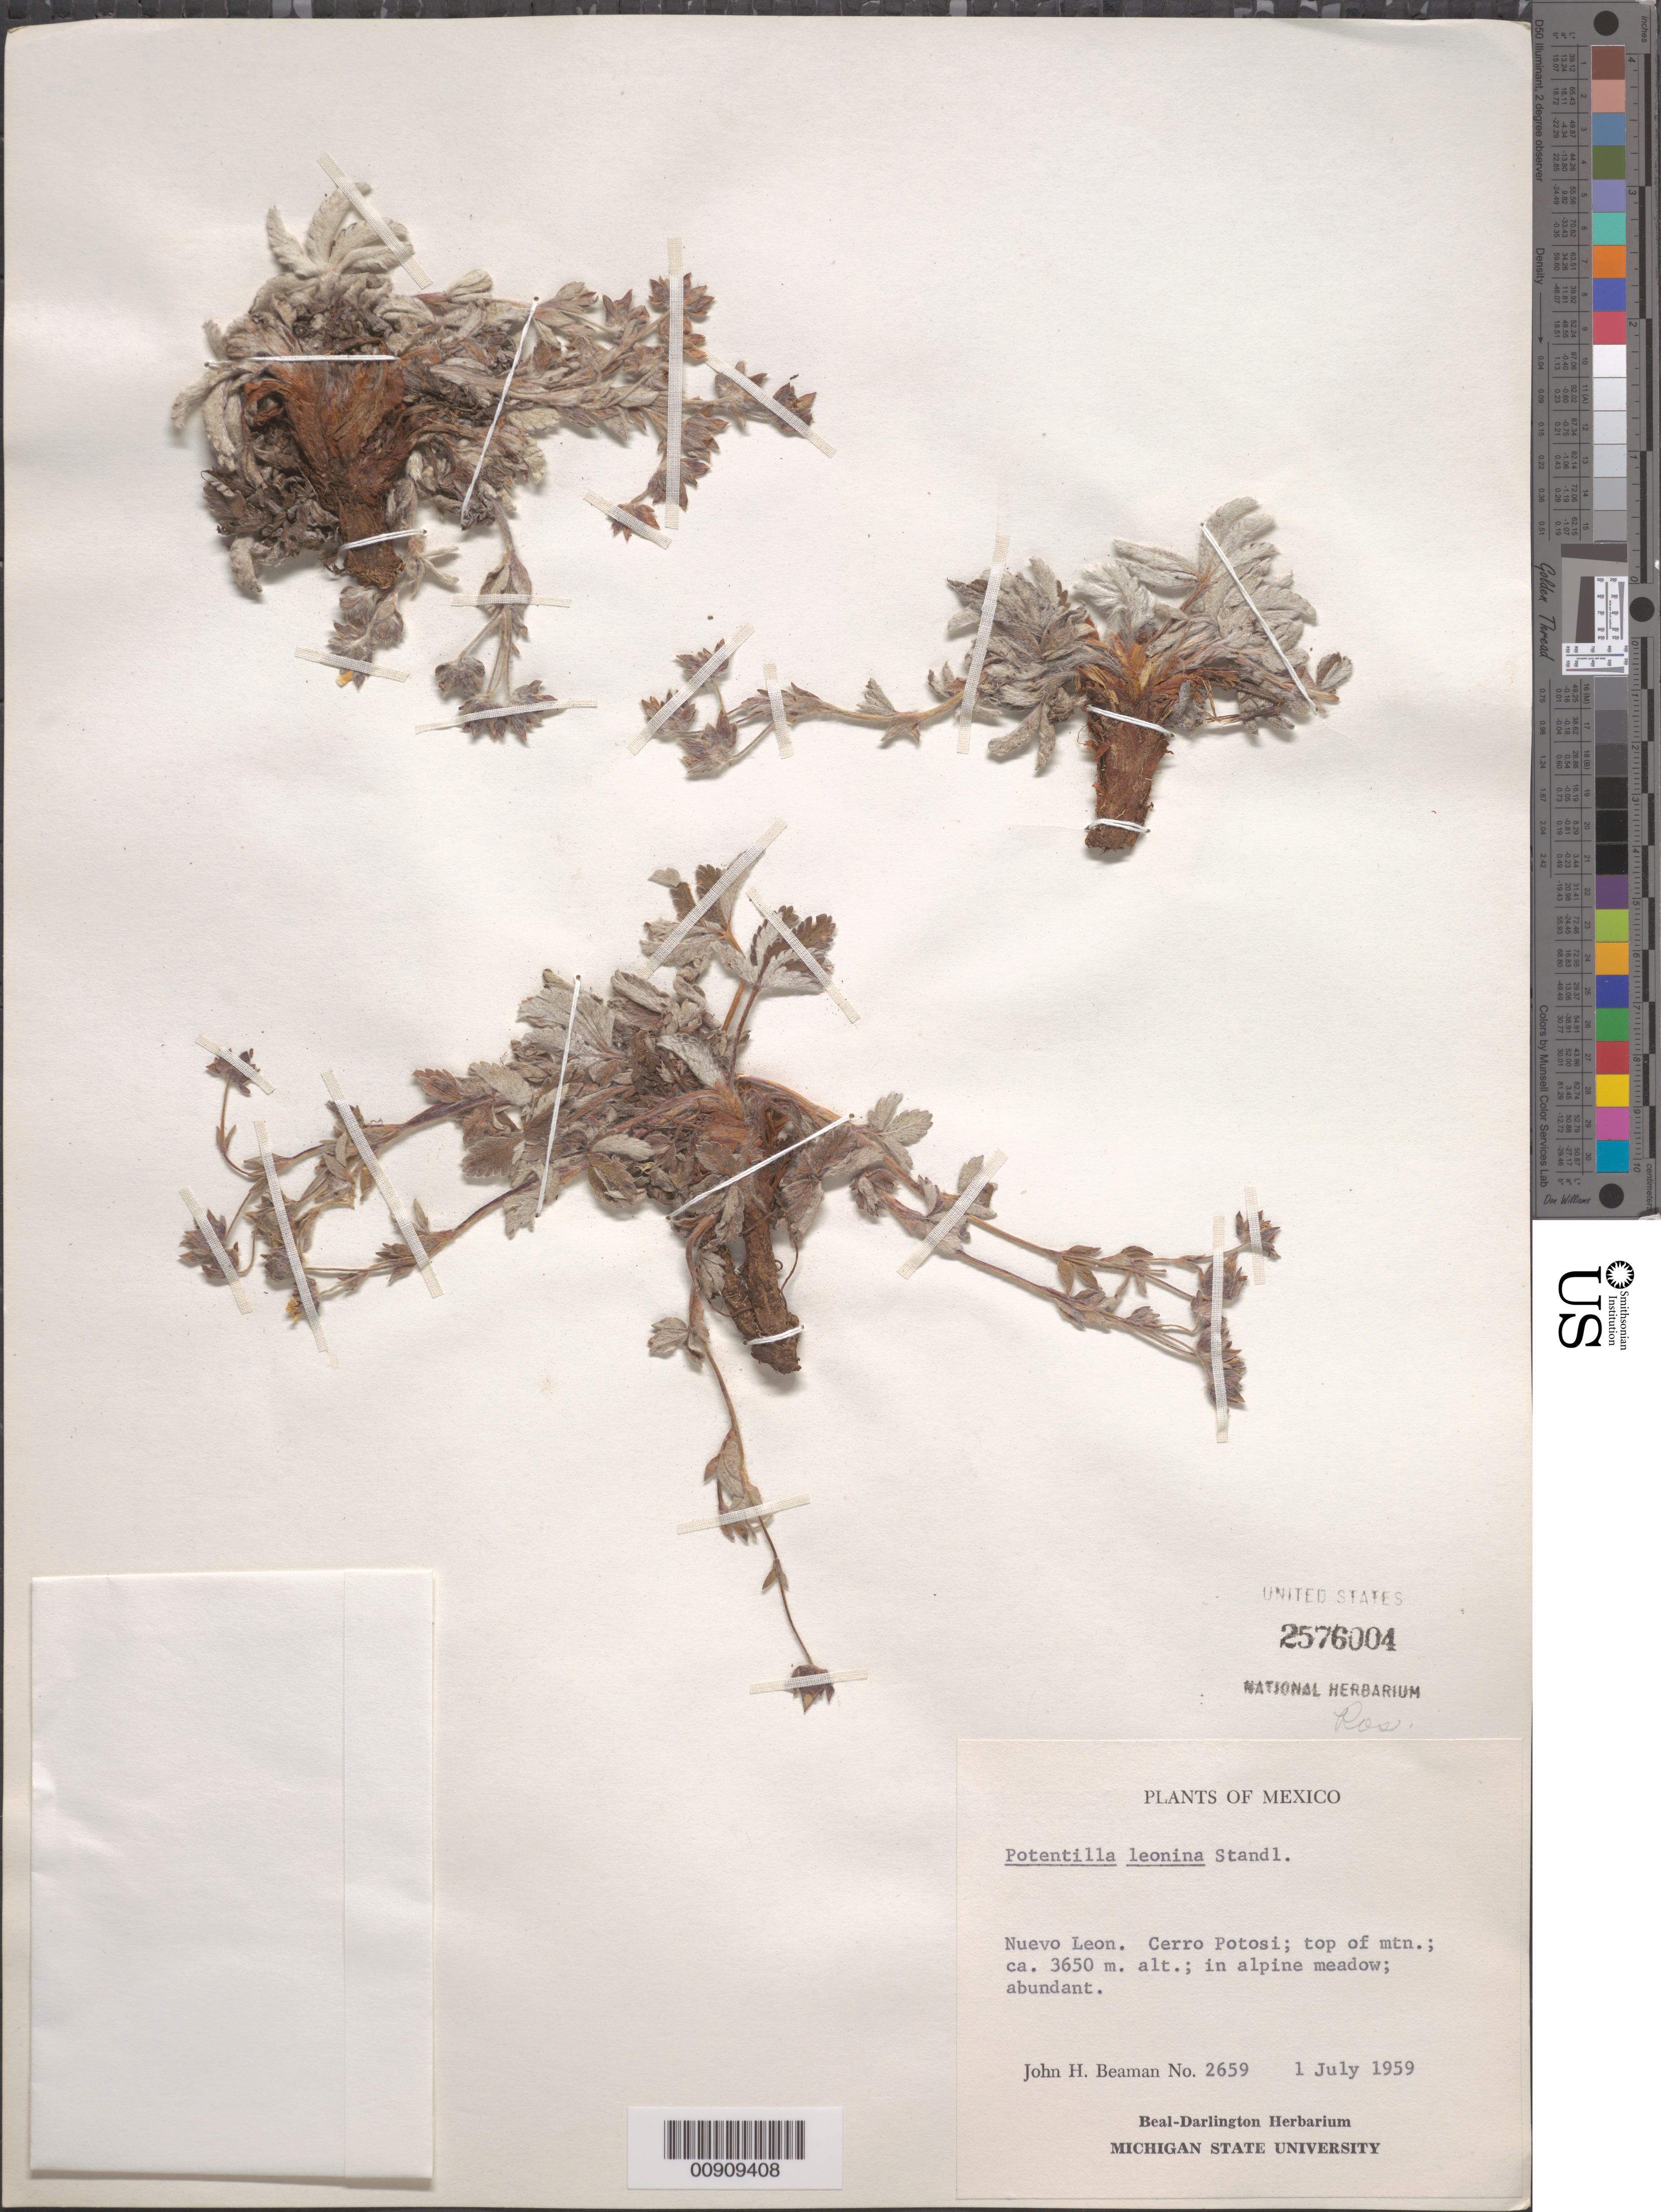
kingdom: Plantae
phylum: Tracheophyta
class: Magnoliopsida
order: Rosales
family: Rosaceae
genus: Potentilla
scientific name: Potentilla leonina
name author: Standl.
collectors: J. H. Beaman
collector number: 2659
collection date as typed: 01 Jul 1959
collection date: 1959-07-01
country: Mexico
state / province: Nuevo León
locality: Nuevo León. Cerro Potosí; top of mtn.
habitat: In alpine meadow.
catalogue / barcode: US 2576004